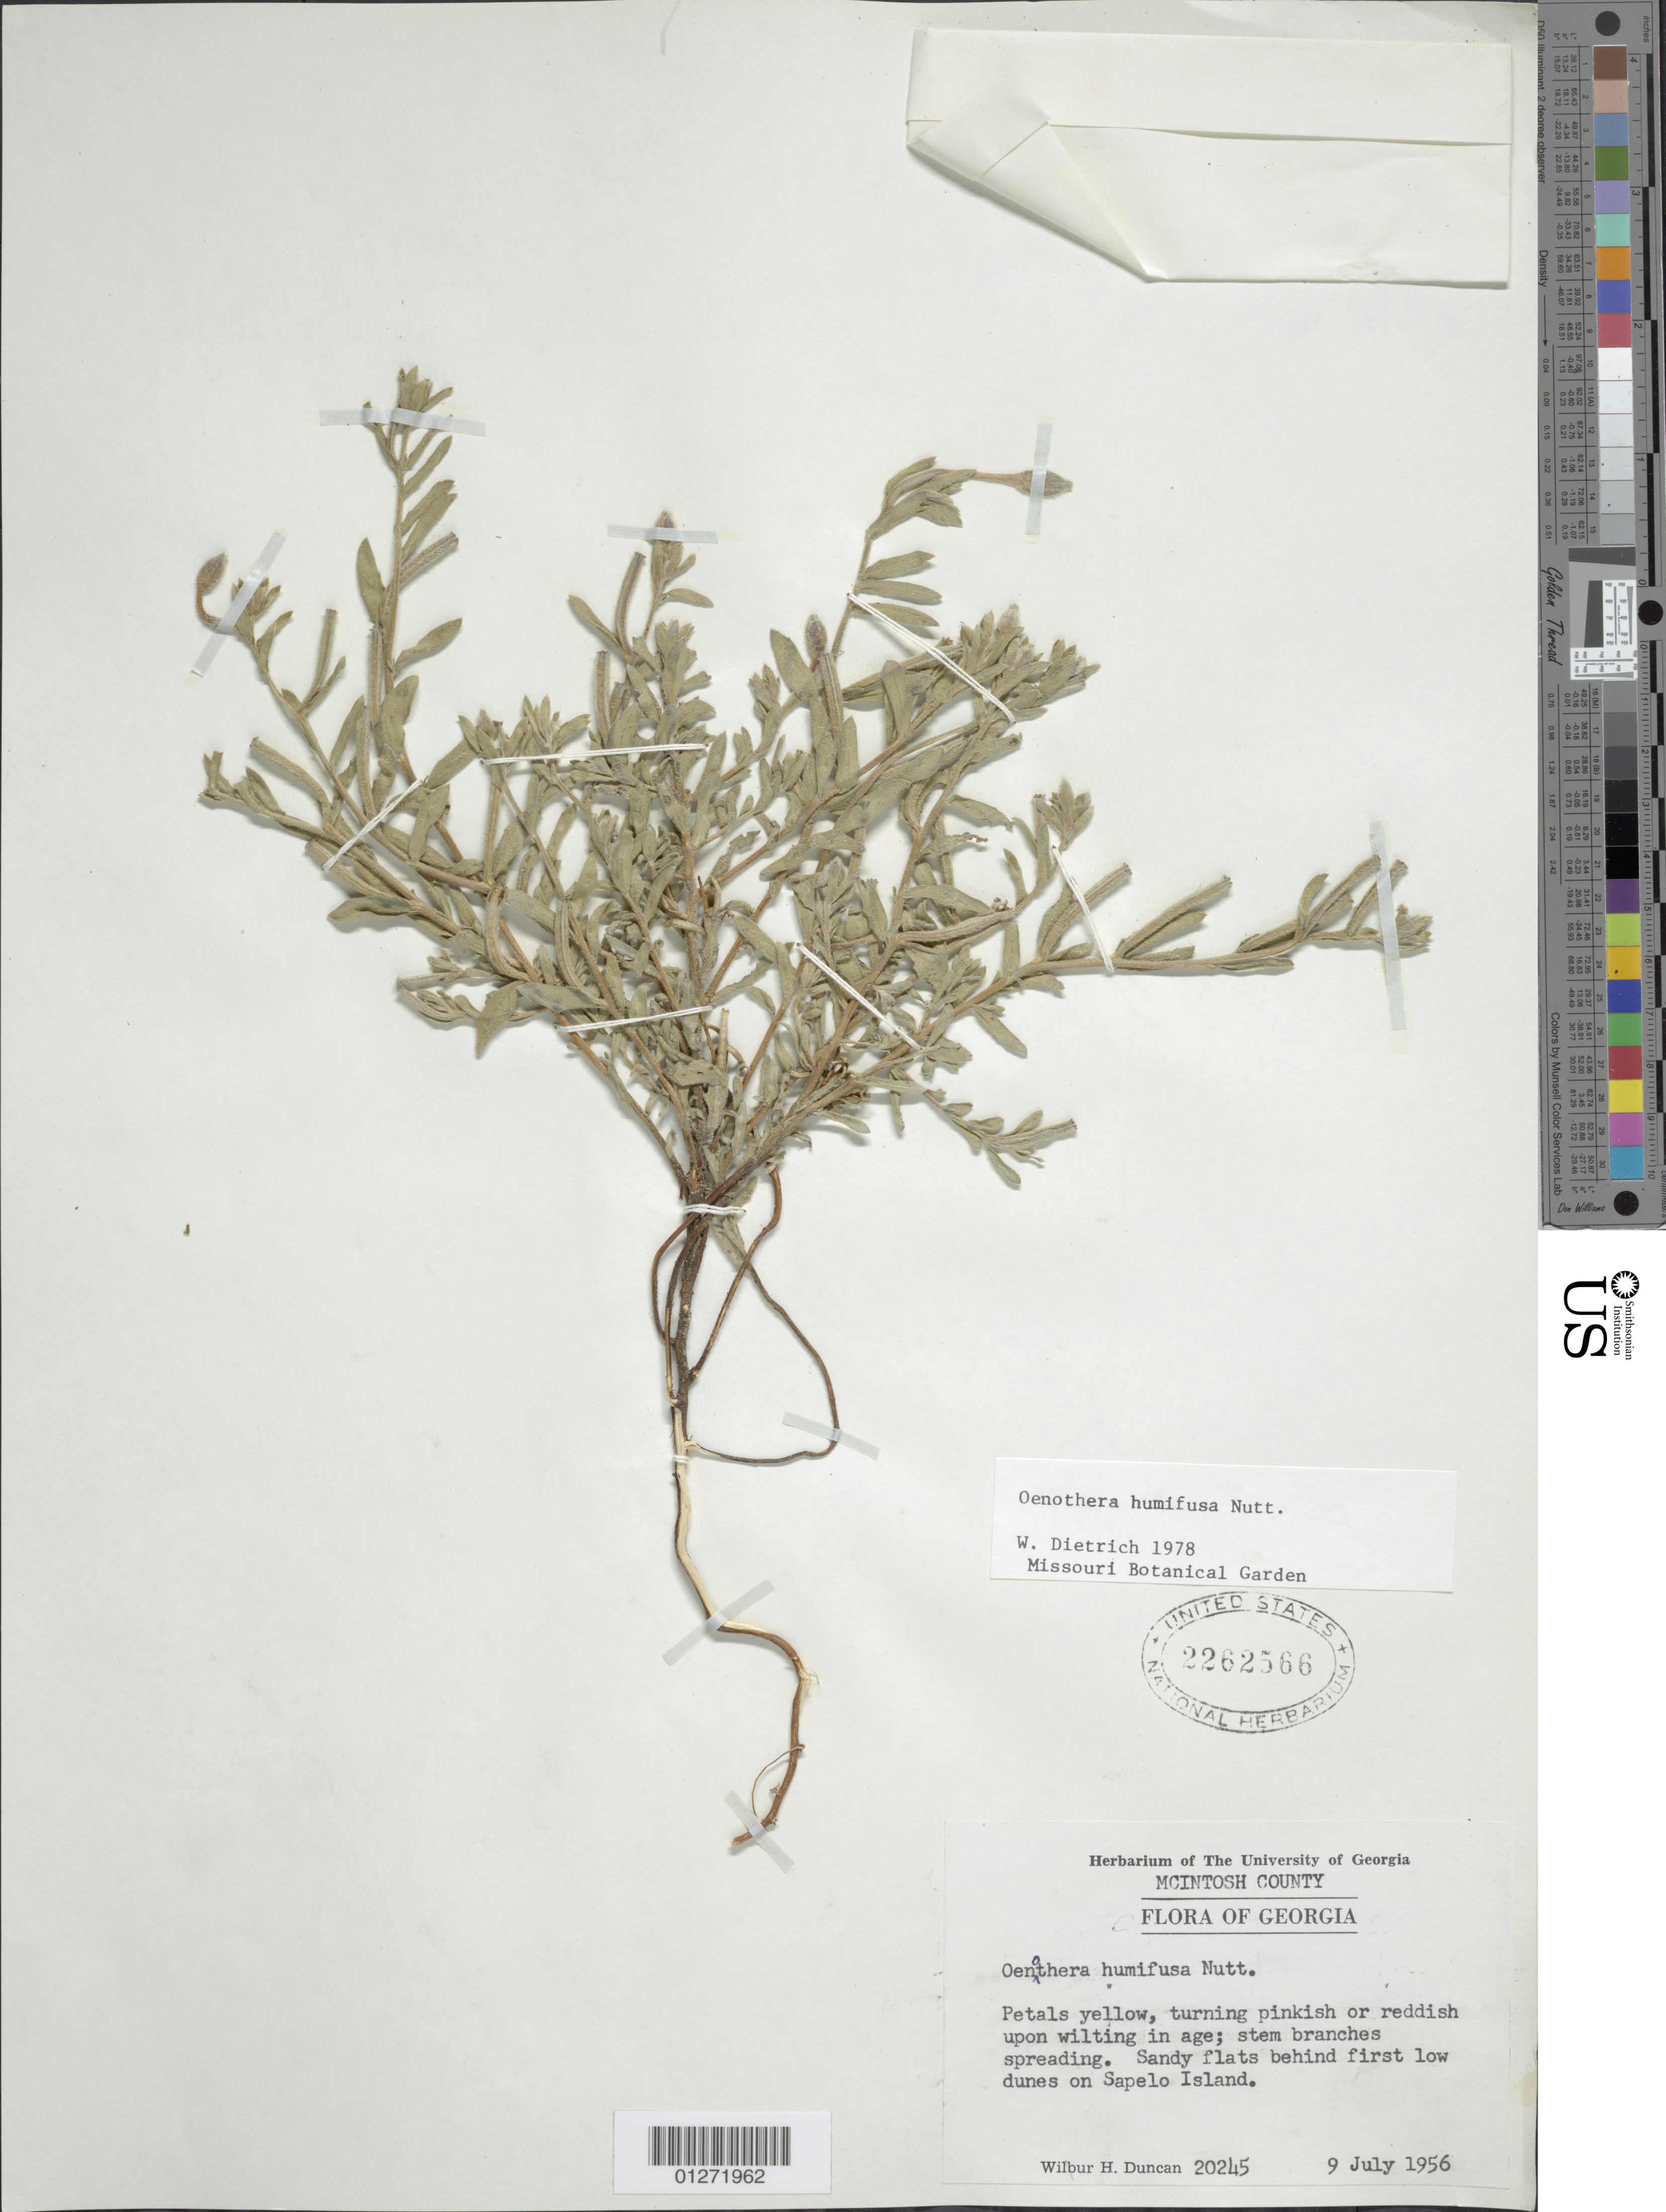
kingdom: Plantae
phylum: Tracheophyta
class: Magnoliopsida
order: Myrtales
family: Onagraceae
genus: Oenothera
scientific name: Oenothera humifusa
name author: Nutt.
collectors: W. H. Duncan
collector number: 20245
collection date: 1956-07-09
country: United States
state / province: Georgia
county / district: McIntosh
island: Sapelo Island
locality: Sapelo Island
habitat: Sandy flats.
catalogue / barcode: US 2262566